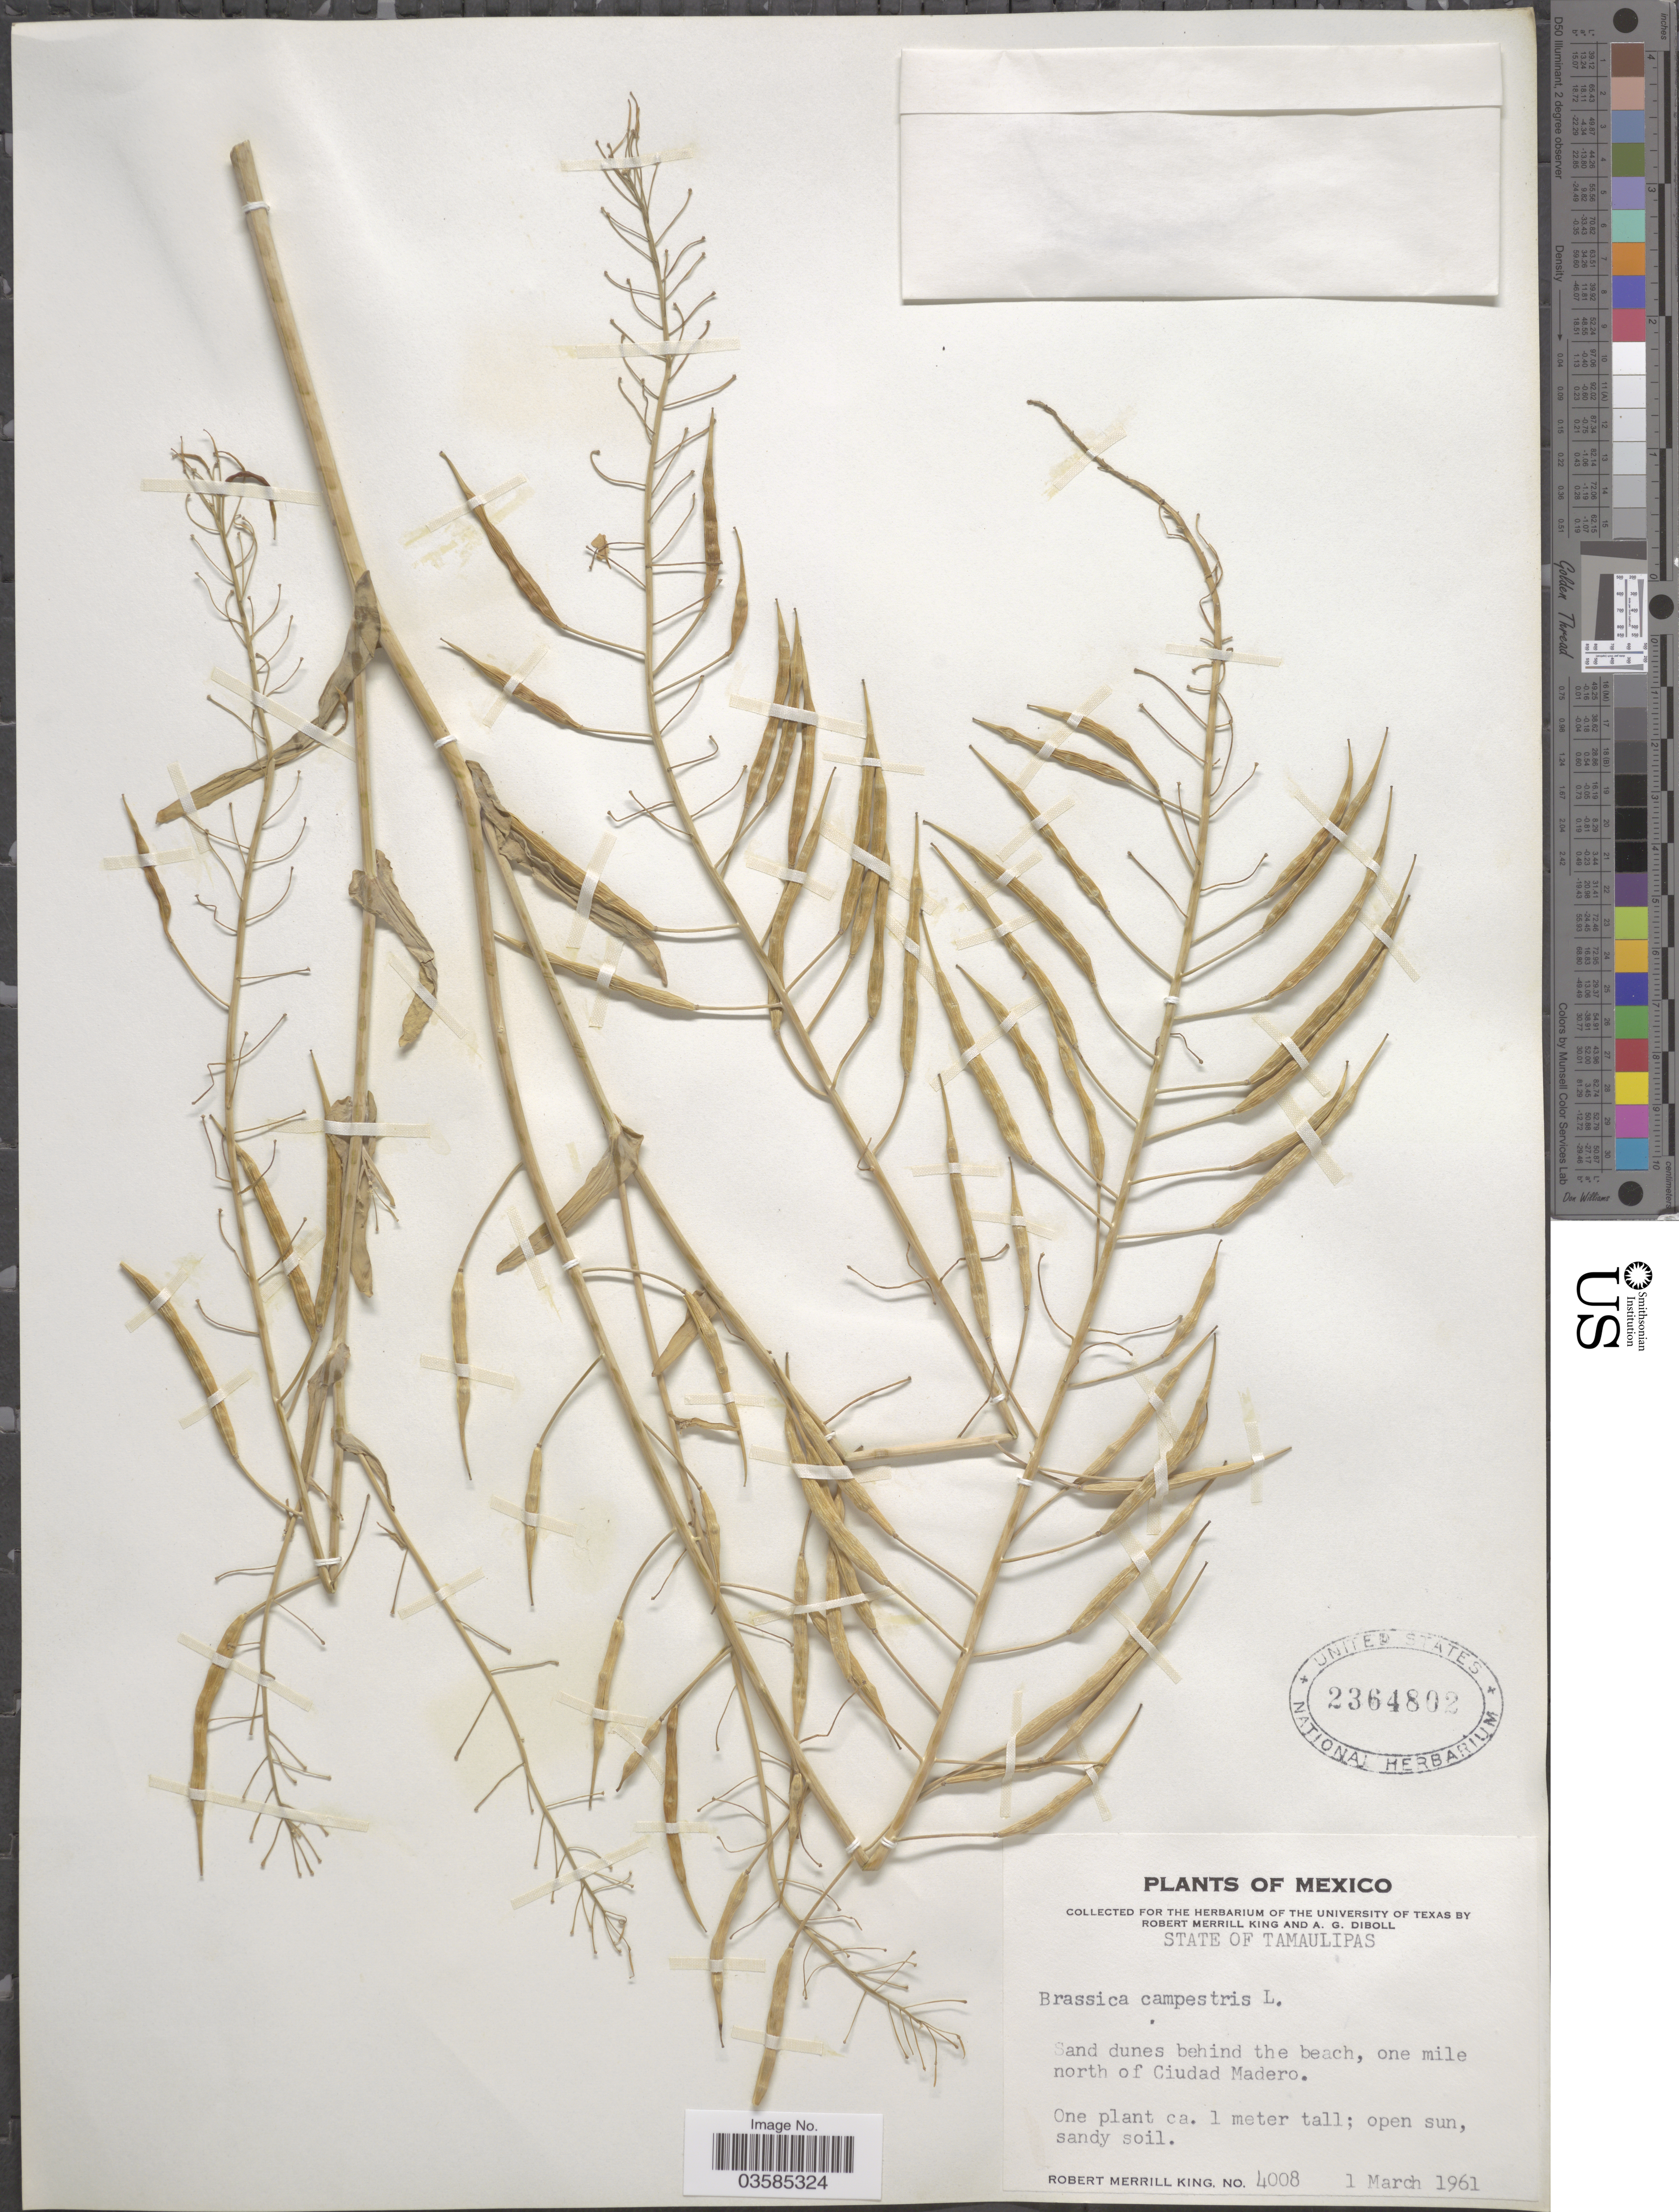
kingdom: Plantae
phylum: Tracheophyta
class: Magnoliopsida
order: Brassicales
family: Brassicaceae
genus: Brassica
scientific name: Brassica campestris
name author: L.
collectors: R. M. King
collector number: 4008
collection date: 1961-03-01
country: Mexico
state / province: Tamaulipas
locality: San dunes behind the beach, one mile north of Ciudad Madero.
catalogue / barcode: US 2364802